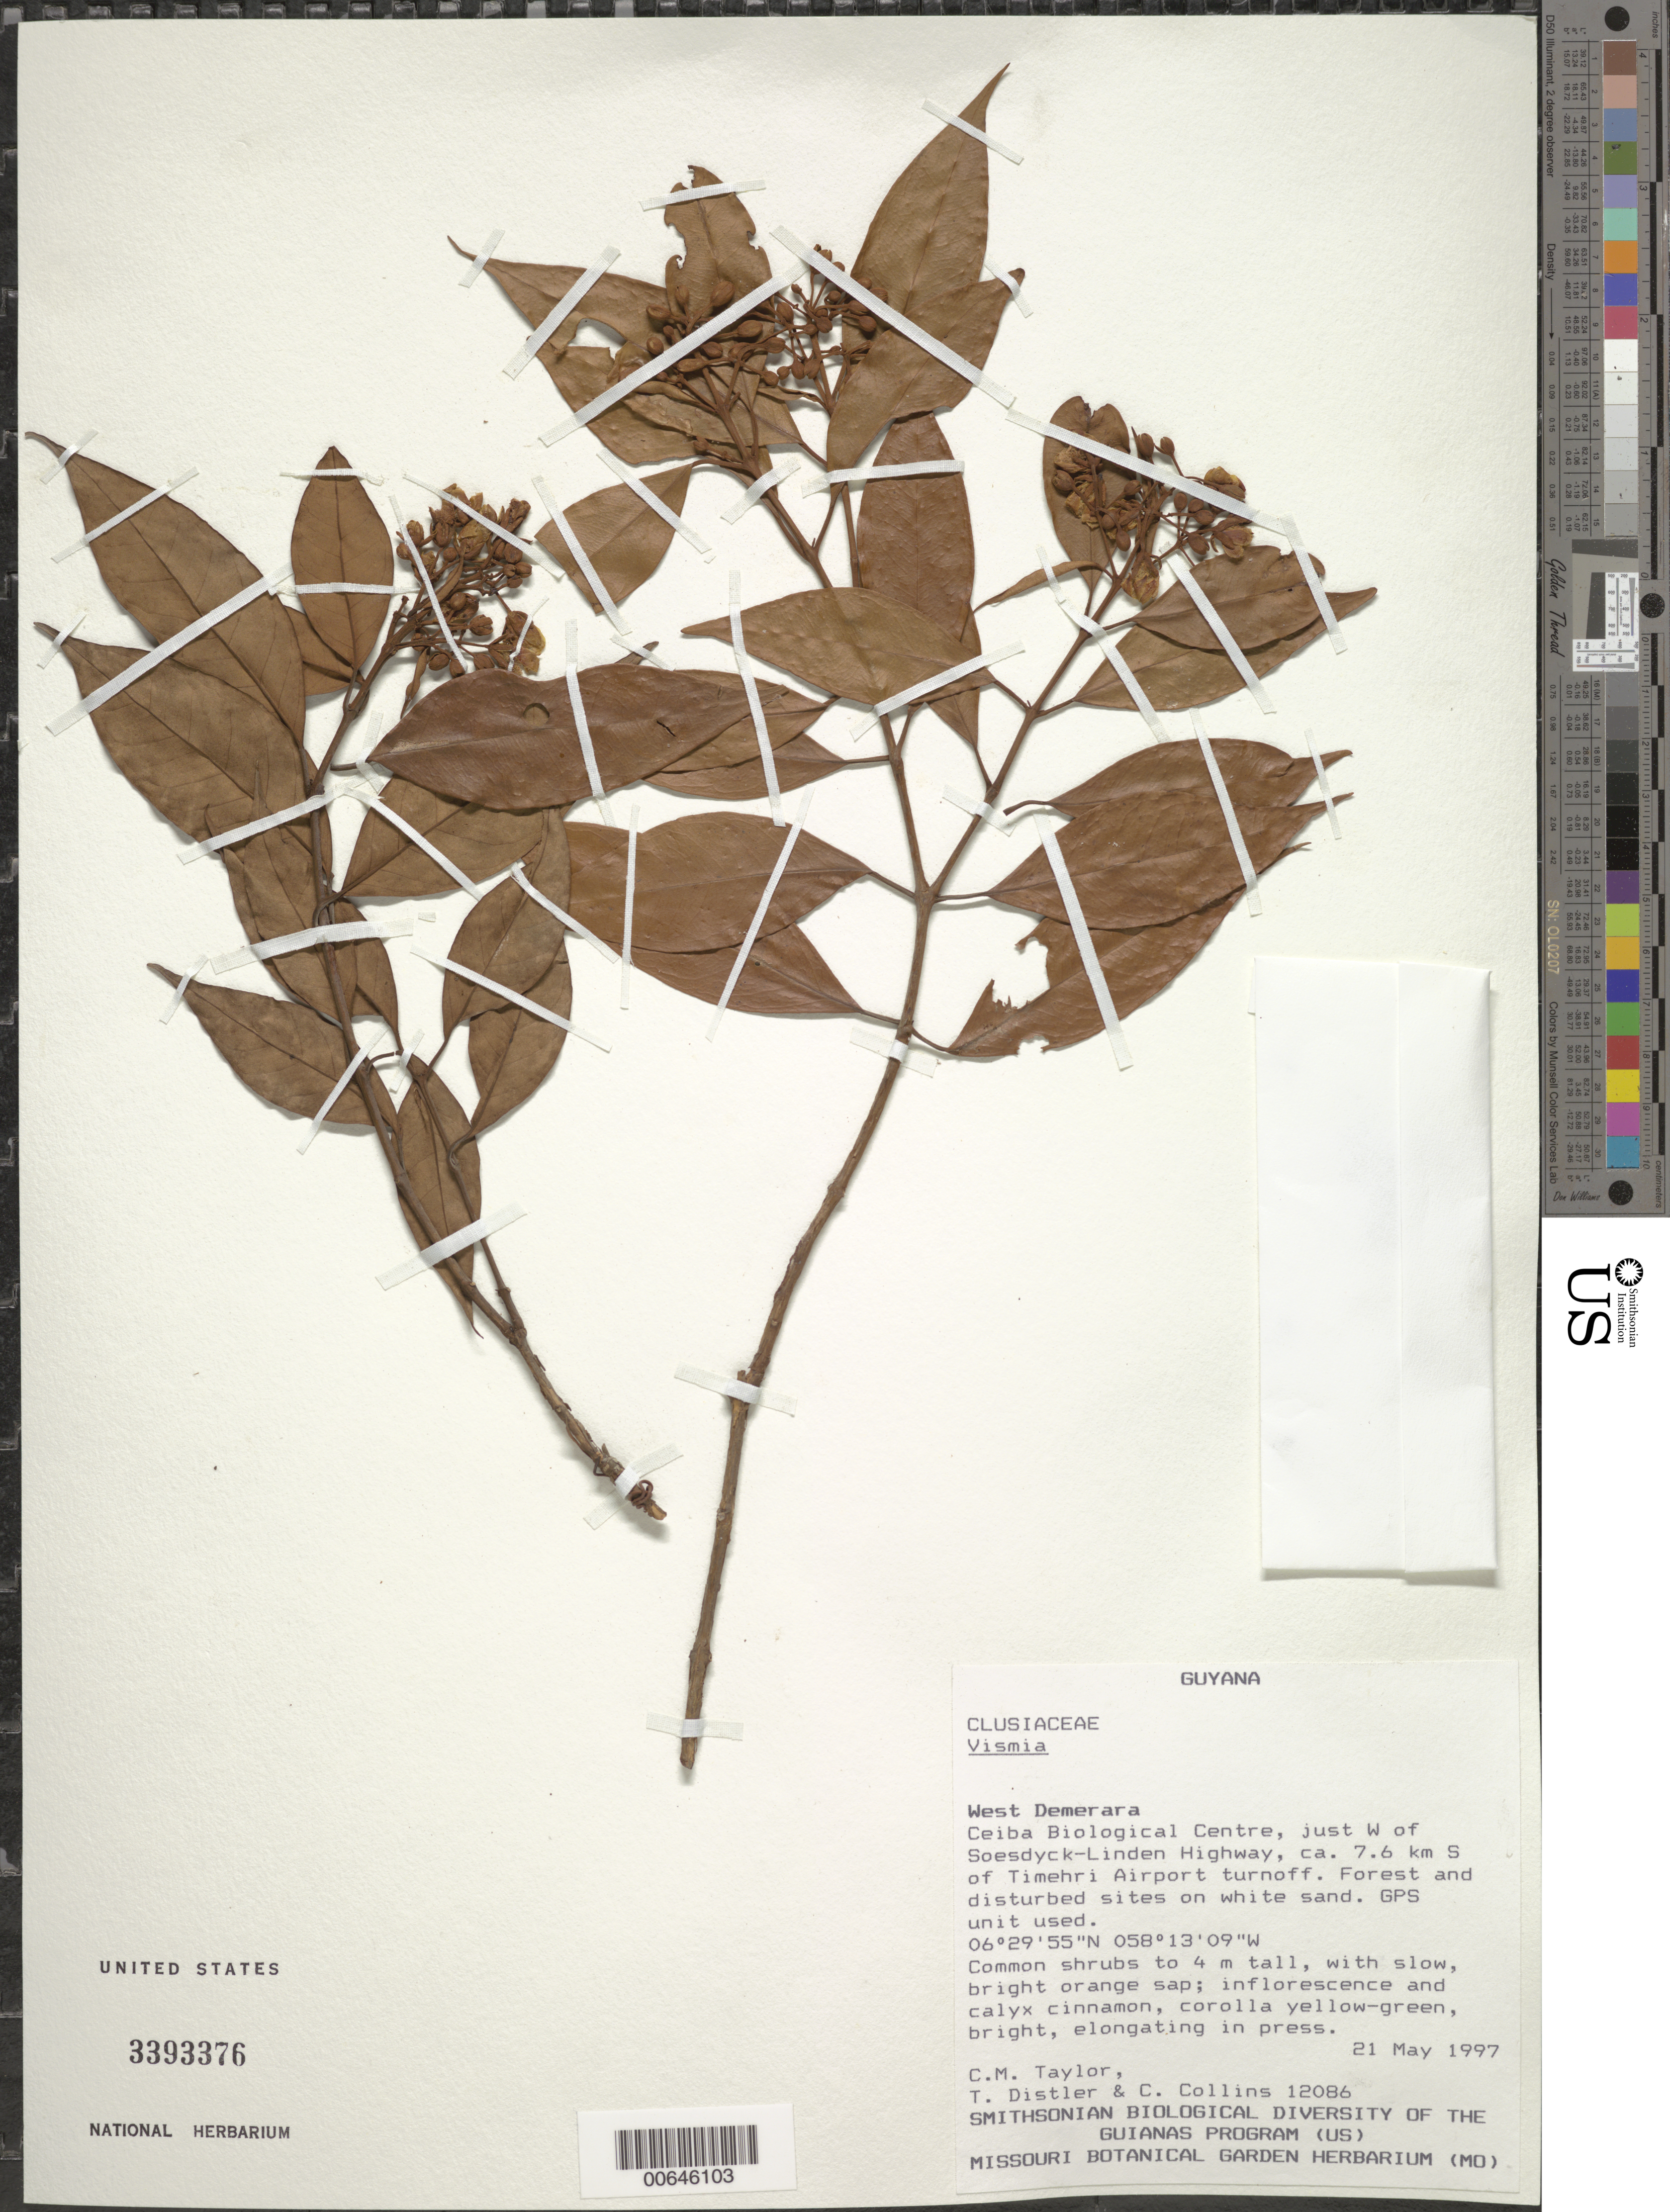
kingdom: Plantae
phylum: Tracheophyta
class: Magnoliopsida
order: Malpighiales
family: Hypericaceae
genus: Vismia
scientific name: Vismia sp.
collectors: C. M. Taylor, T. Distler & C. Collins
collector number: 12086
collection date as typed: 21 May 1997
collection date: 1997-05-21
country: Guyana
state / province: Demerara-Mahaica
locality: Ceiba Biological Centre, just W of Soesdyck-Linden Hwy, ca. 7.6 km S of Timehri Airport turnoff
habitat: Forest & disturbed sites on white sand. Common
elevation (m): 15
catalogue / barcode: US 3393376